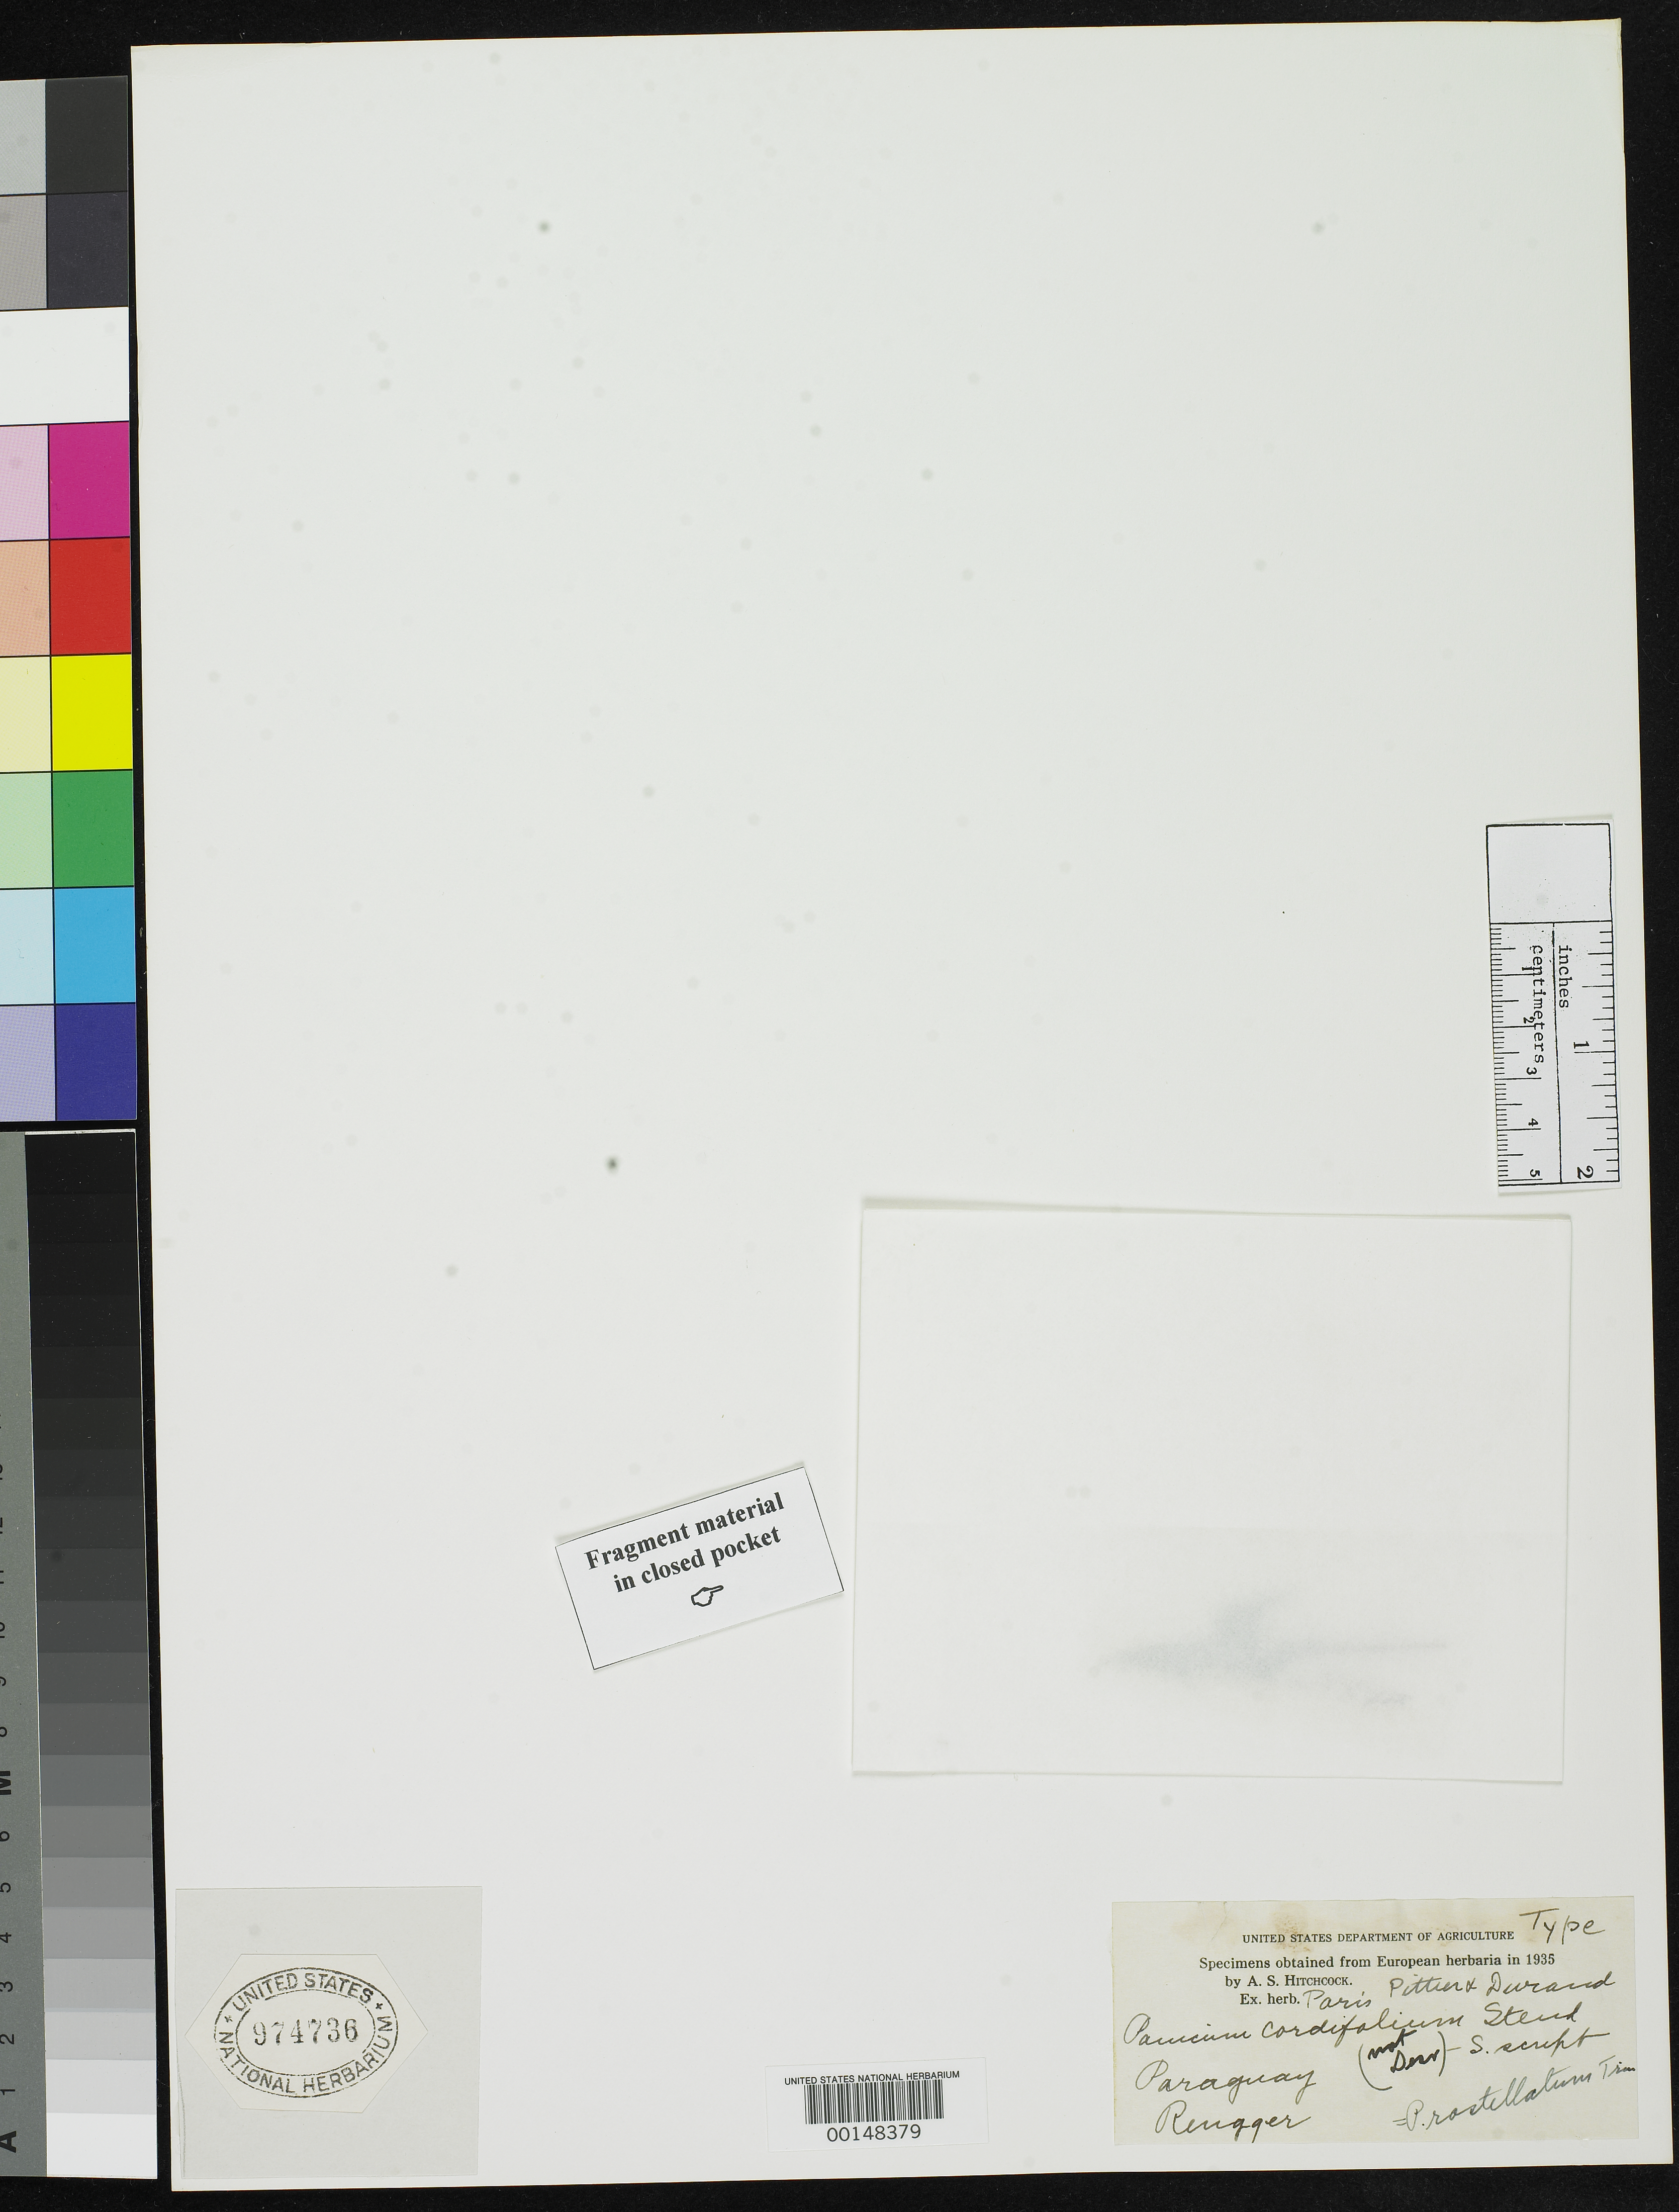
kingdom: Plantae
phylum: Tracheophyta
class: Liliopsida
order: Poales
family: Poaceae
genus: Panicum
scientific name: Panicum cordifolium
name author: Steud.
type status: Type Fragment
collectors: J. Rengger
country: Paraguay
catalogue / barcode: US 974736